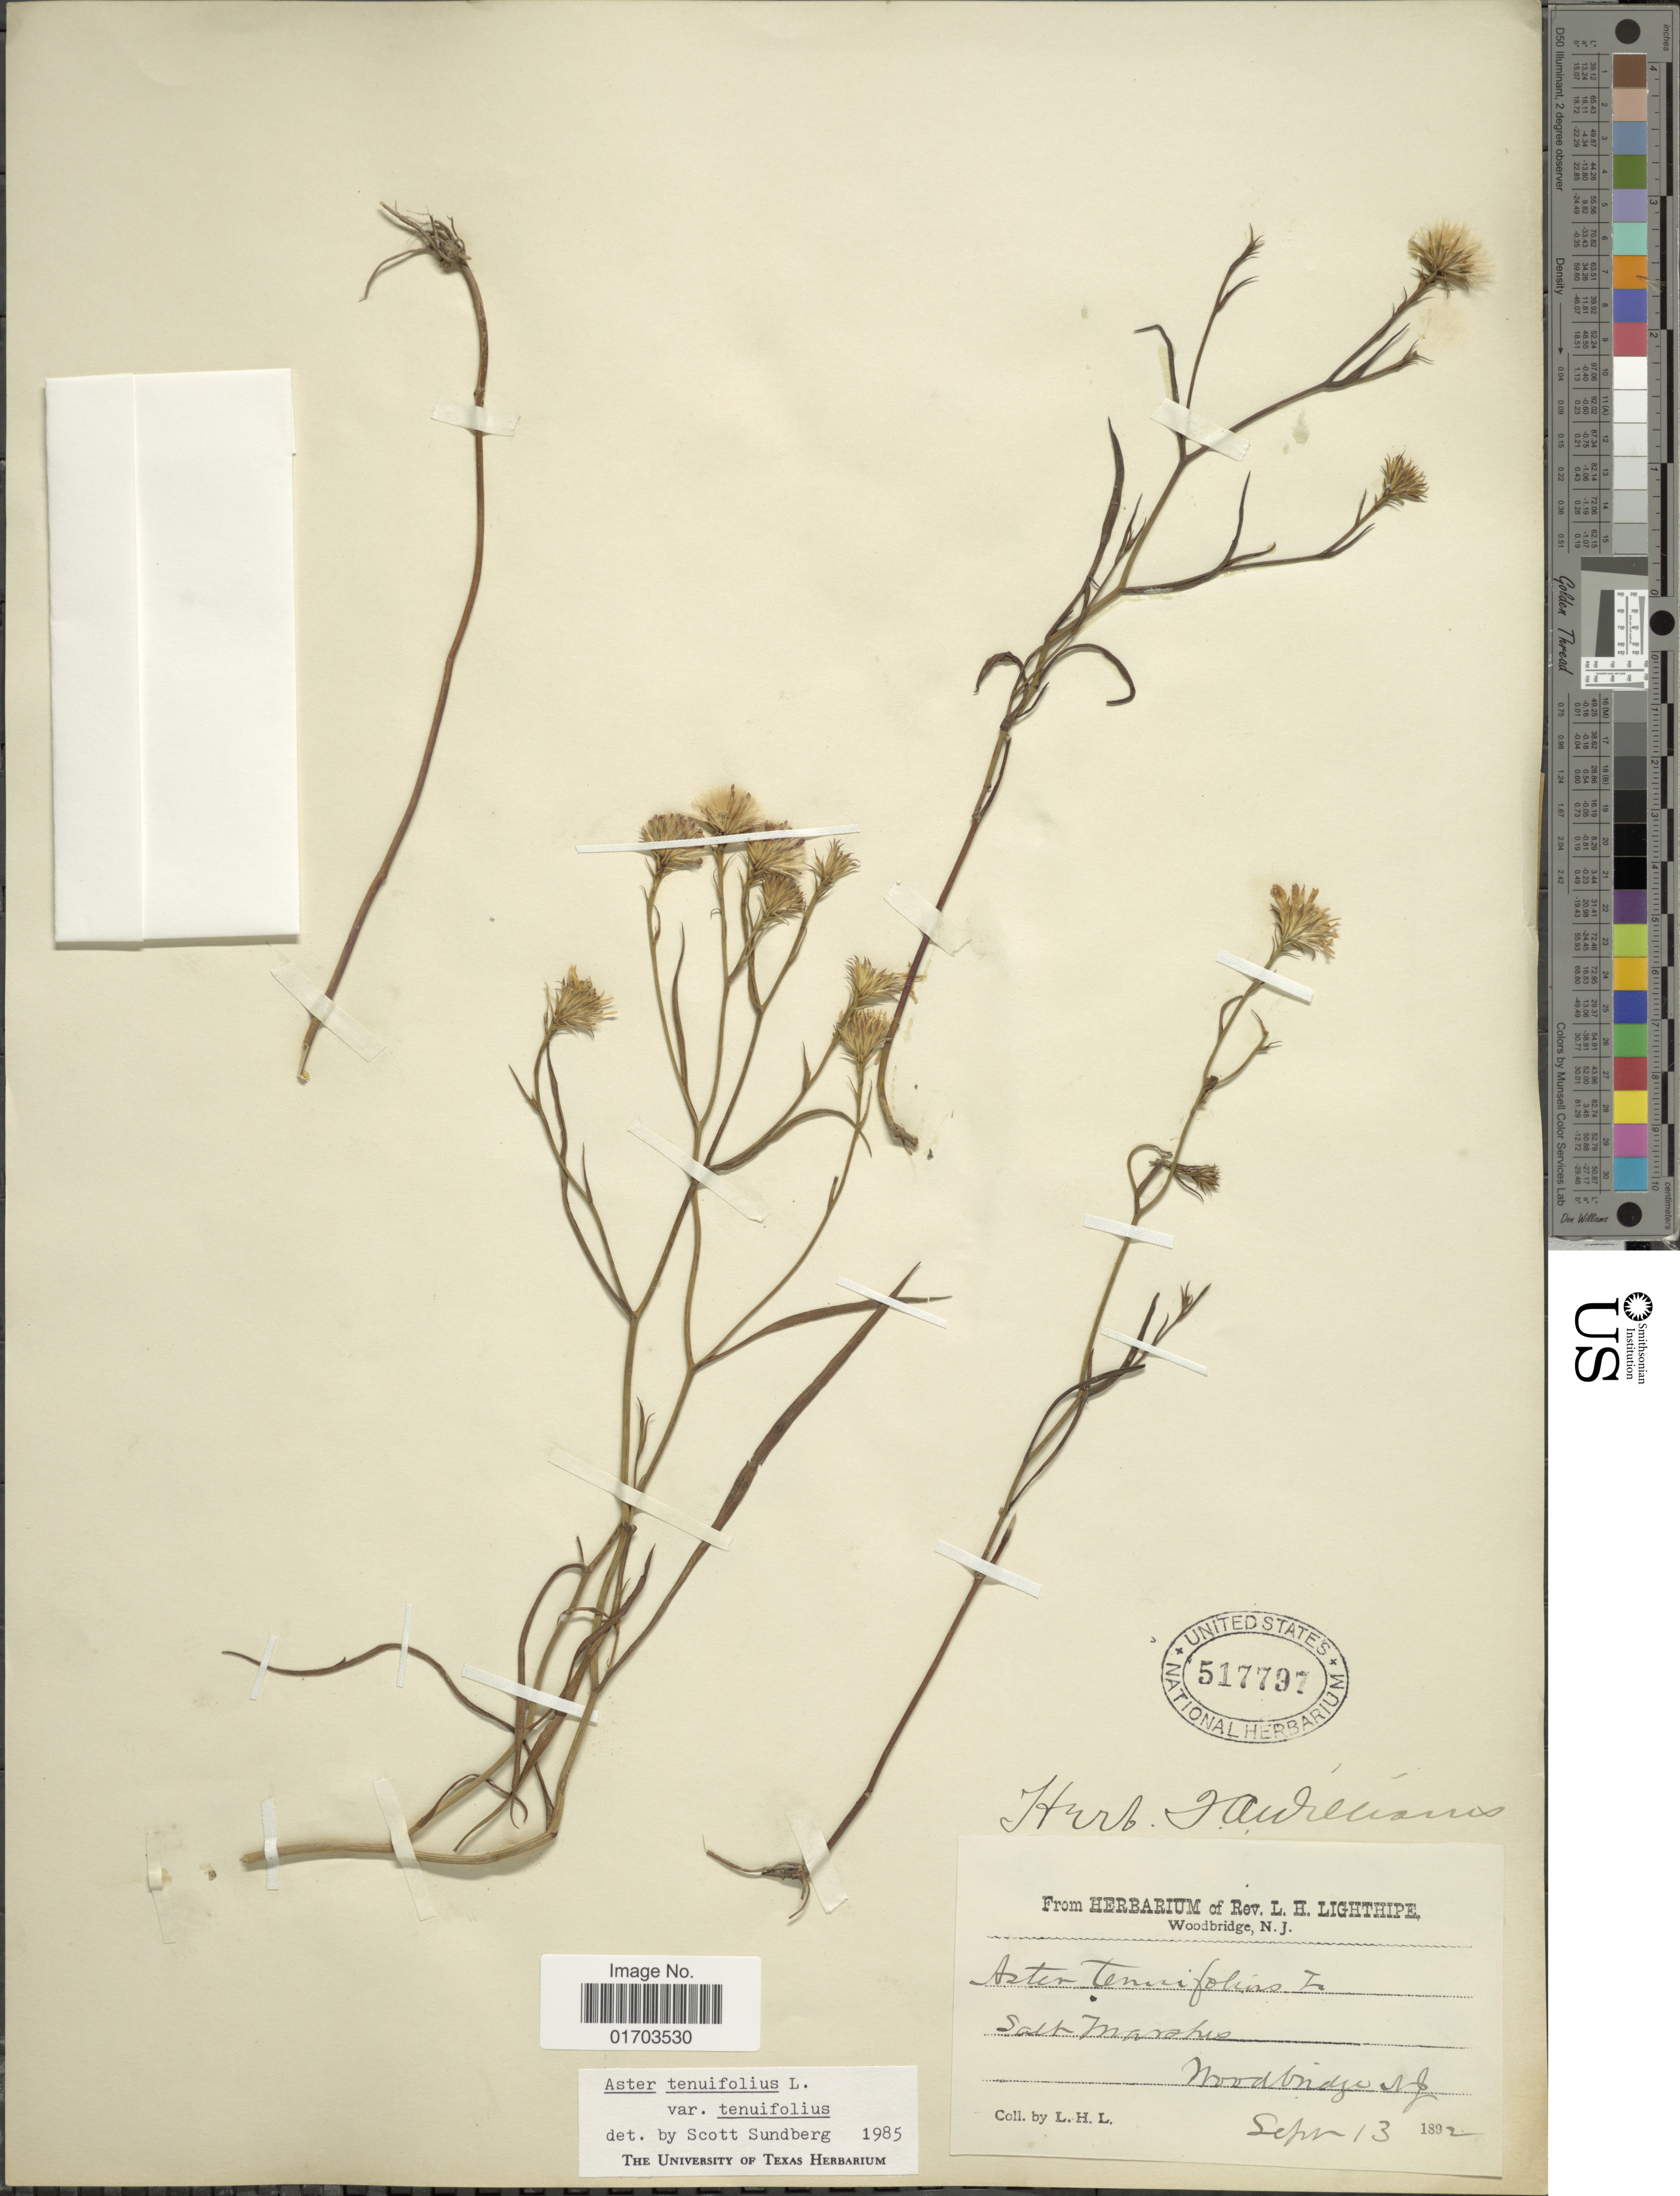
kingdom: Plantae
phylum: Tracheophyta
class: Magnoliopsida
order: Asterales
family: Asteraceae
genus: Symphyotrichum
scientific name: Symphyotrichum tenuifolium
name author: (L.) G.L. Nesom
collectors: Rev. L. H. Lighthipe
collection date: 1892-09-13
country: United States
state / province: New Jersey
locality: Salt marshes, Woodbridge.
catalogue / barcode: US 517797